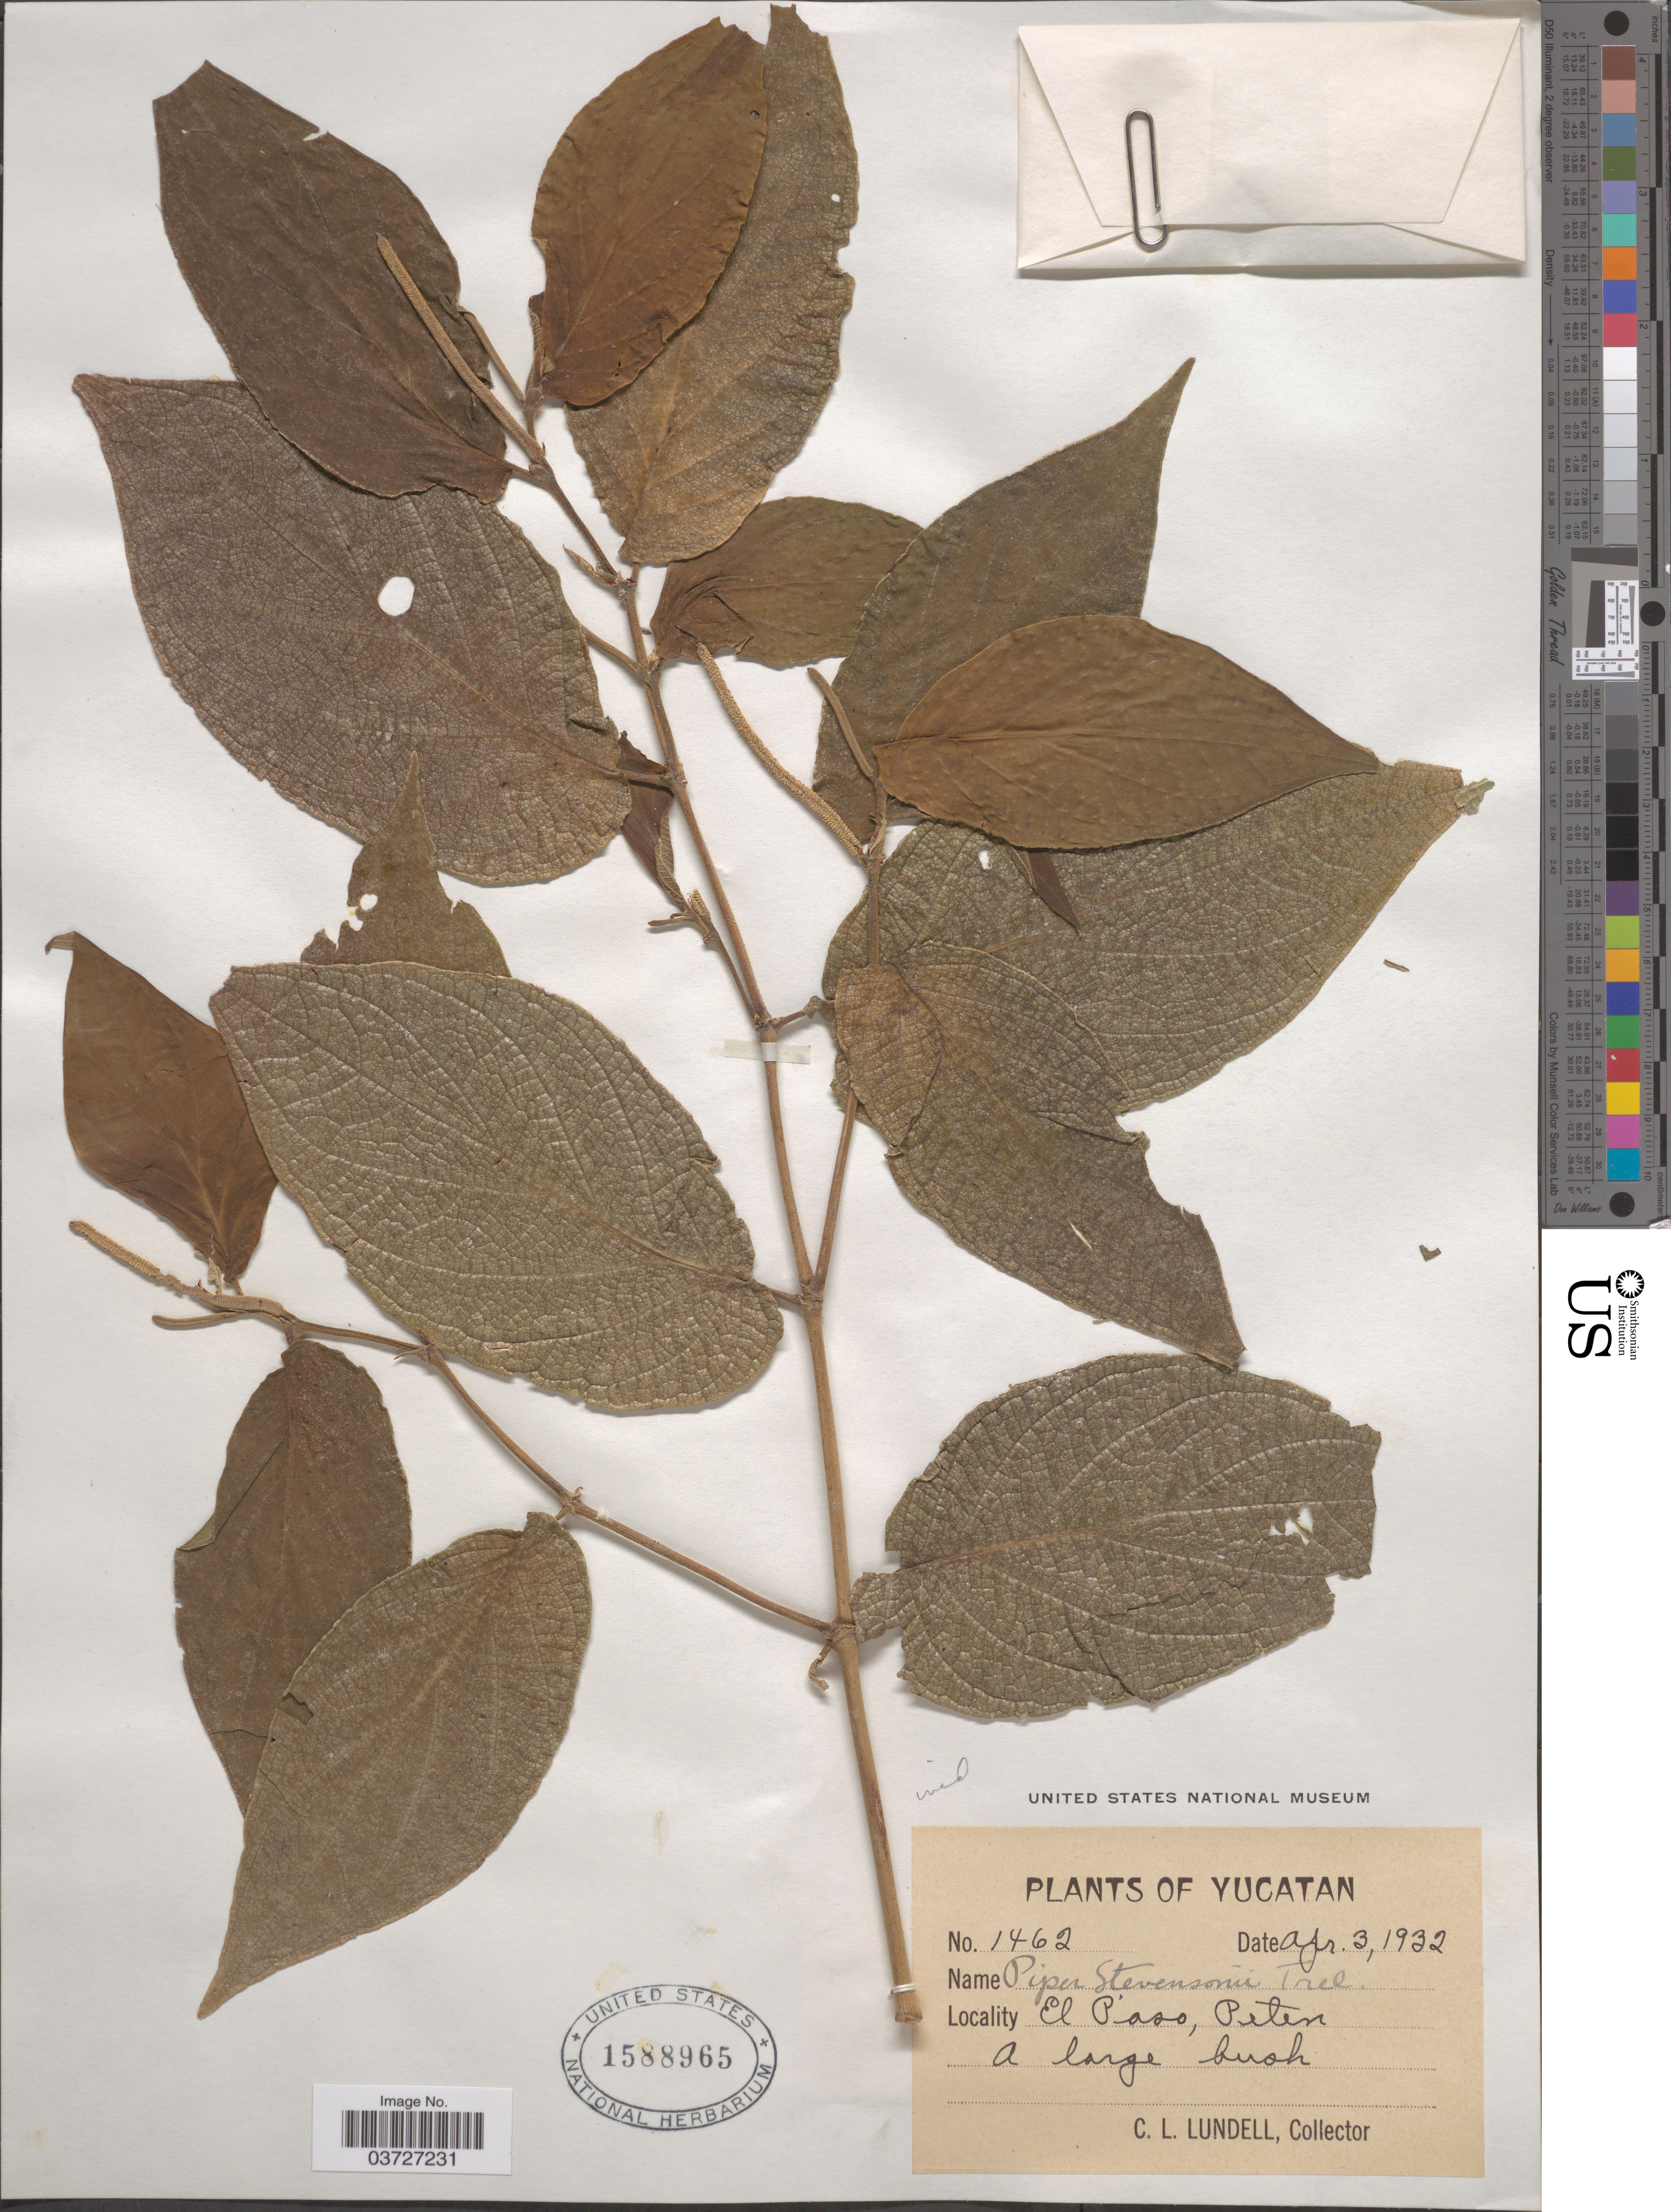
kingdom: Plantae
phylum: Tracheophyta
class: Magnoliopsida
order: Piperales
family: Piperaceae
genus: Piper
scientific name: Piper sp.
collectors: C. L. Lundell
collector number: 1462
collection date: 1932-04-03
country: Mexico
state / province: Yucatán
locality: El Paso, Peten.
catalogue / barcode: US 1588965